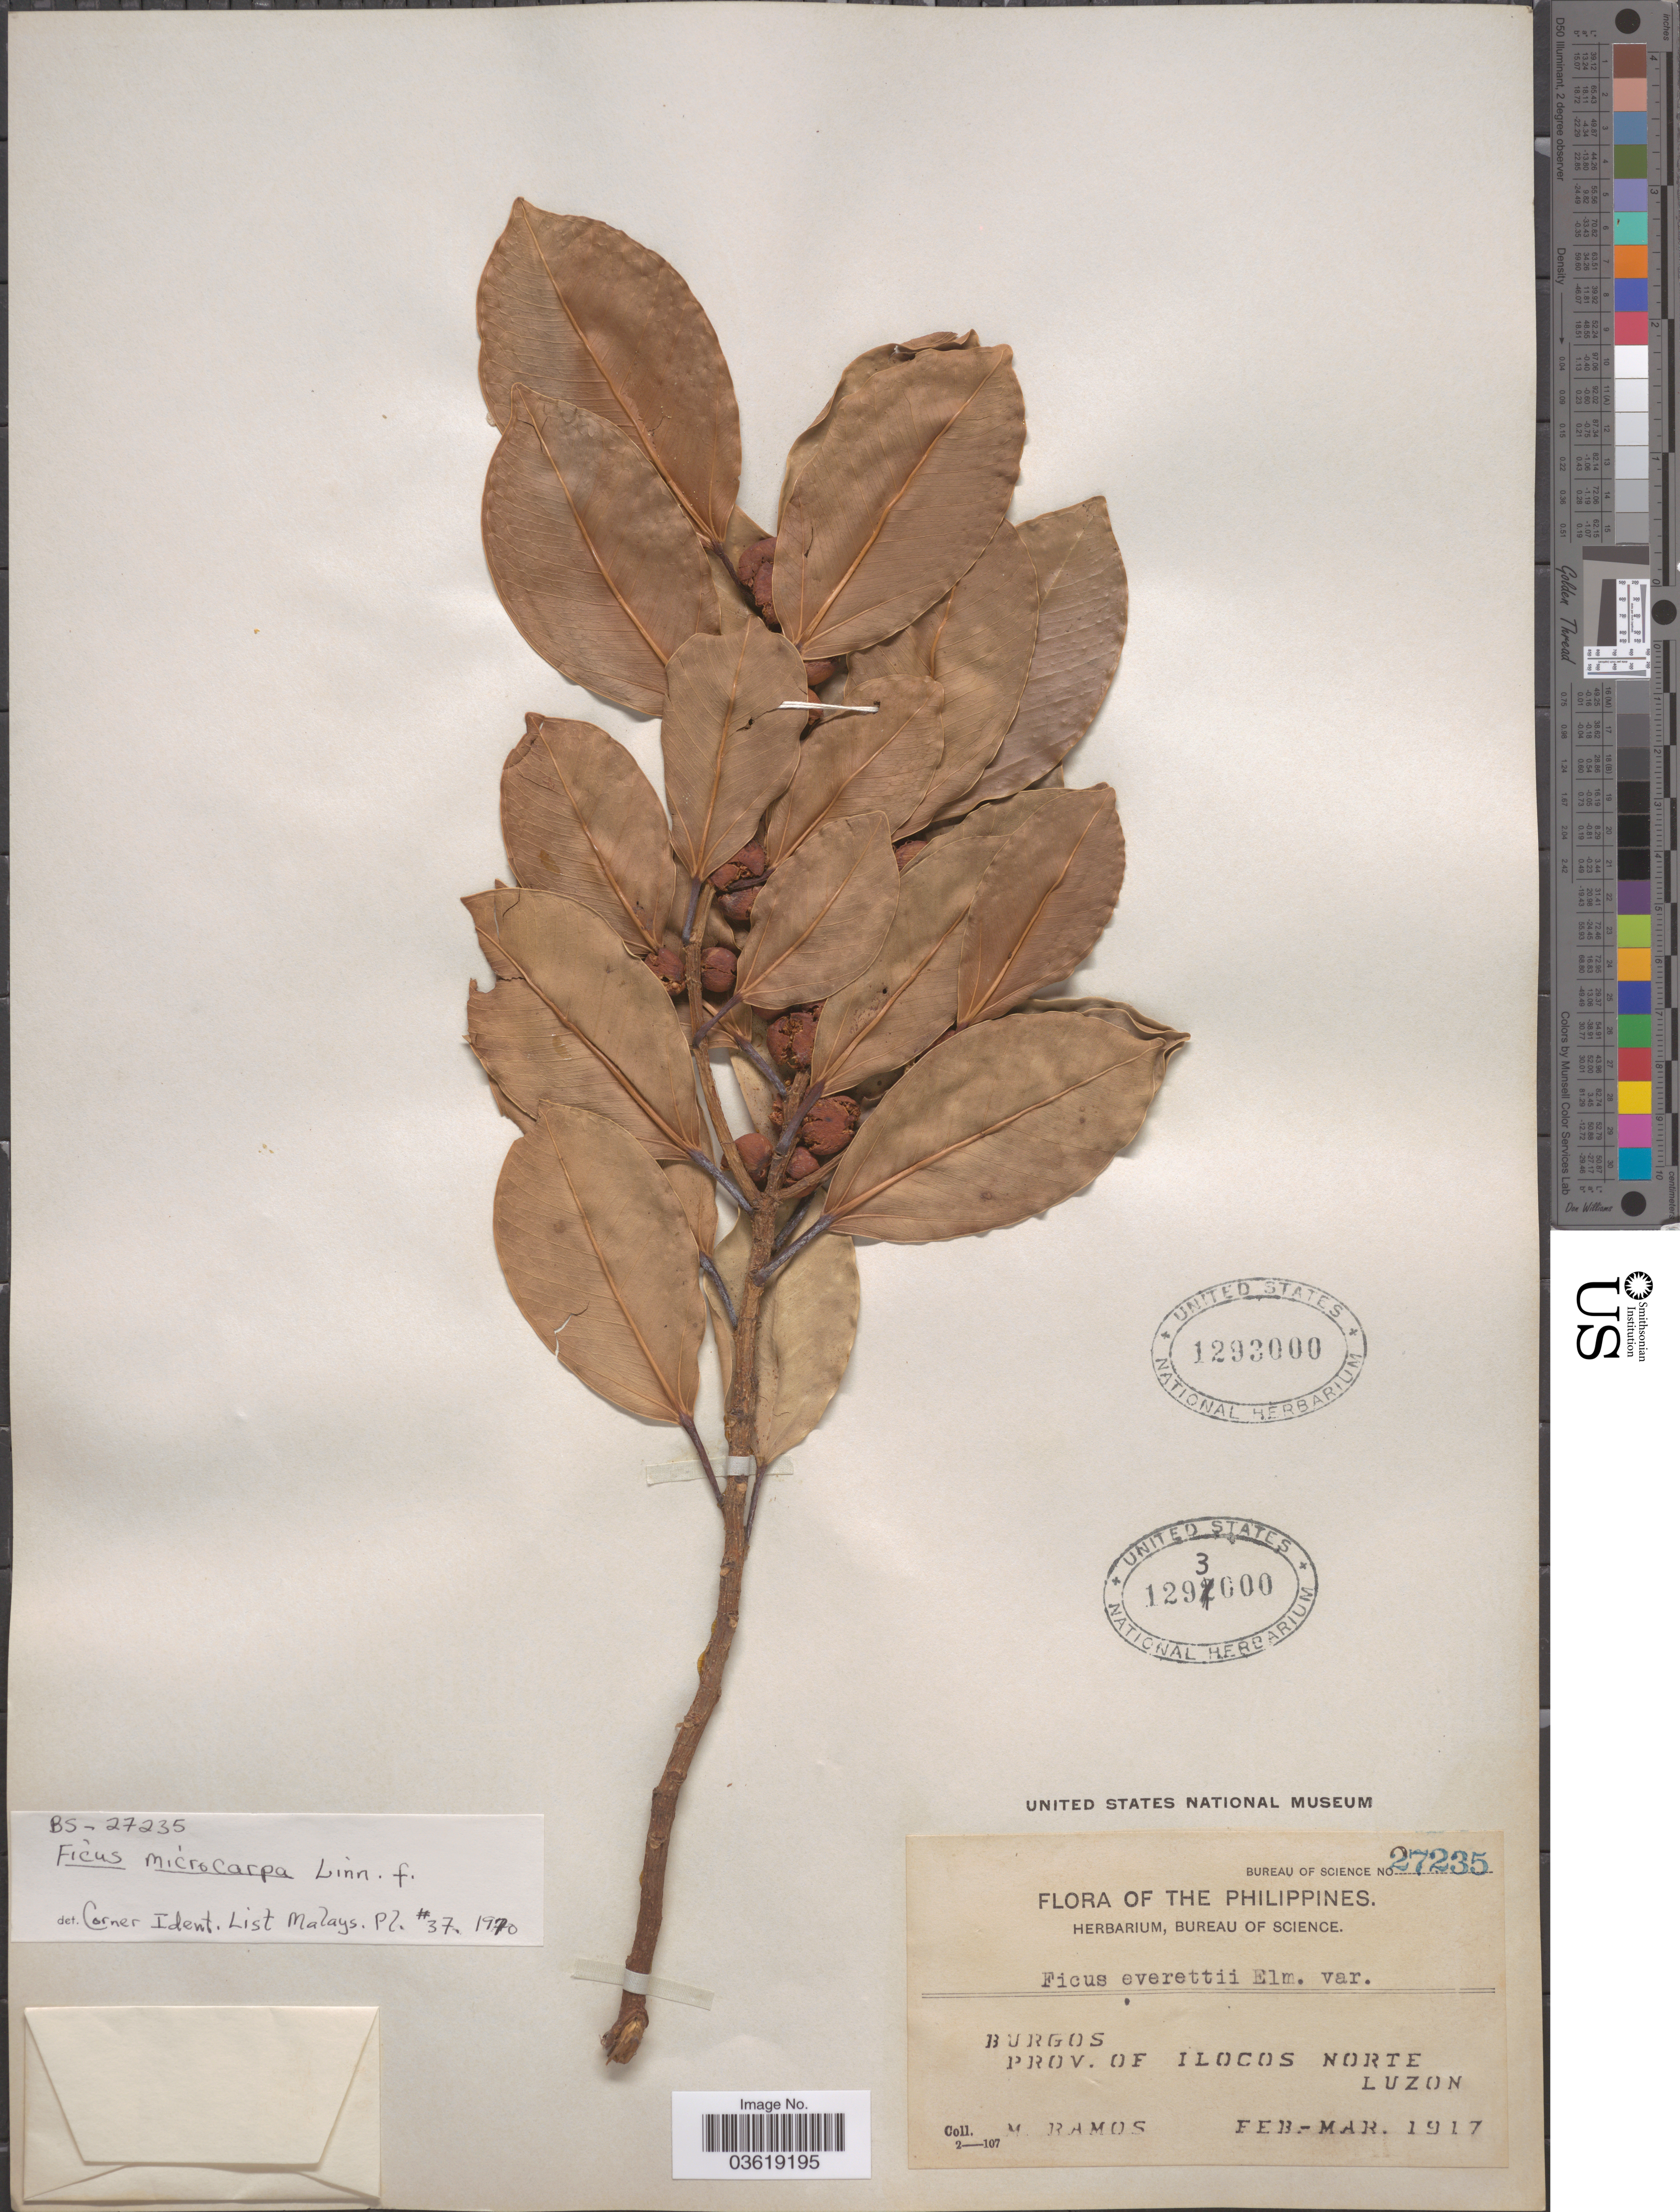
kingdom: Plantae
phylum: Tracheophyta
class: Magnoliopsida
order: Rosales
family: Moraceae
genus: Ficus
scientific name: Ficus microcarpa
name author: L. f.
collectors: M. Ramos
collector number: Bureau of Science 27235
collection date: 1917-02/1917-03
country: Philippines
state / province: Ilocos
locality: Burgos, Prov. of Ilocos Norte, Luzon.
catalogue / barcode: US 1293000